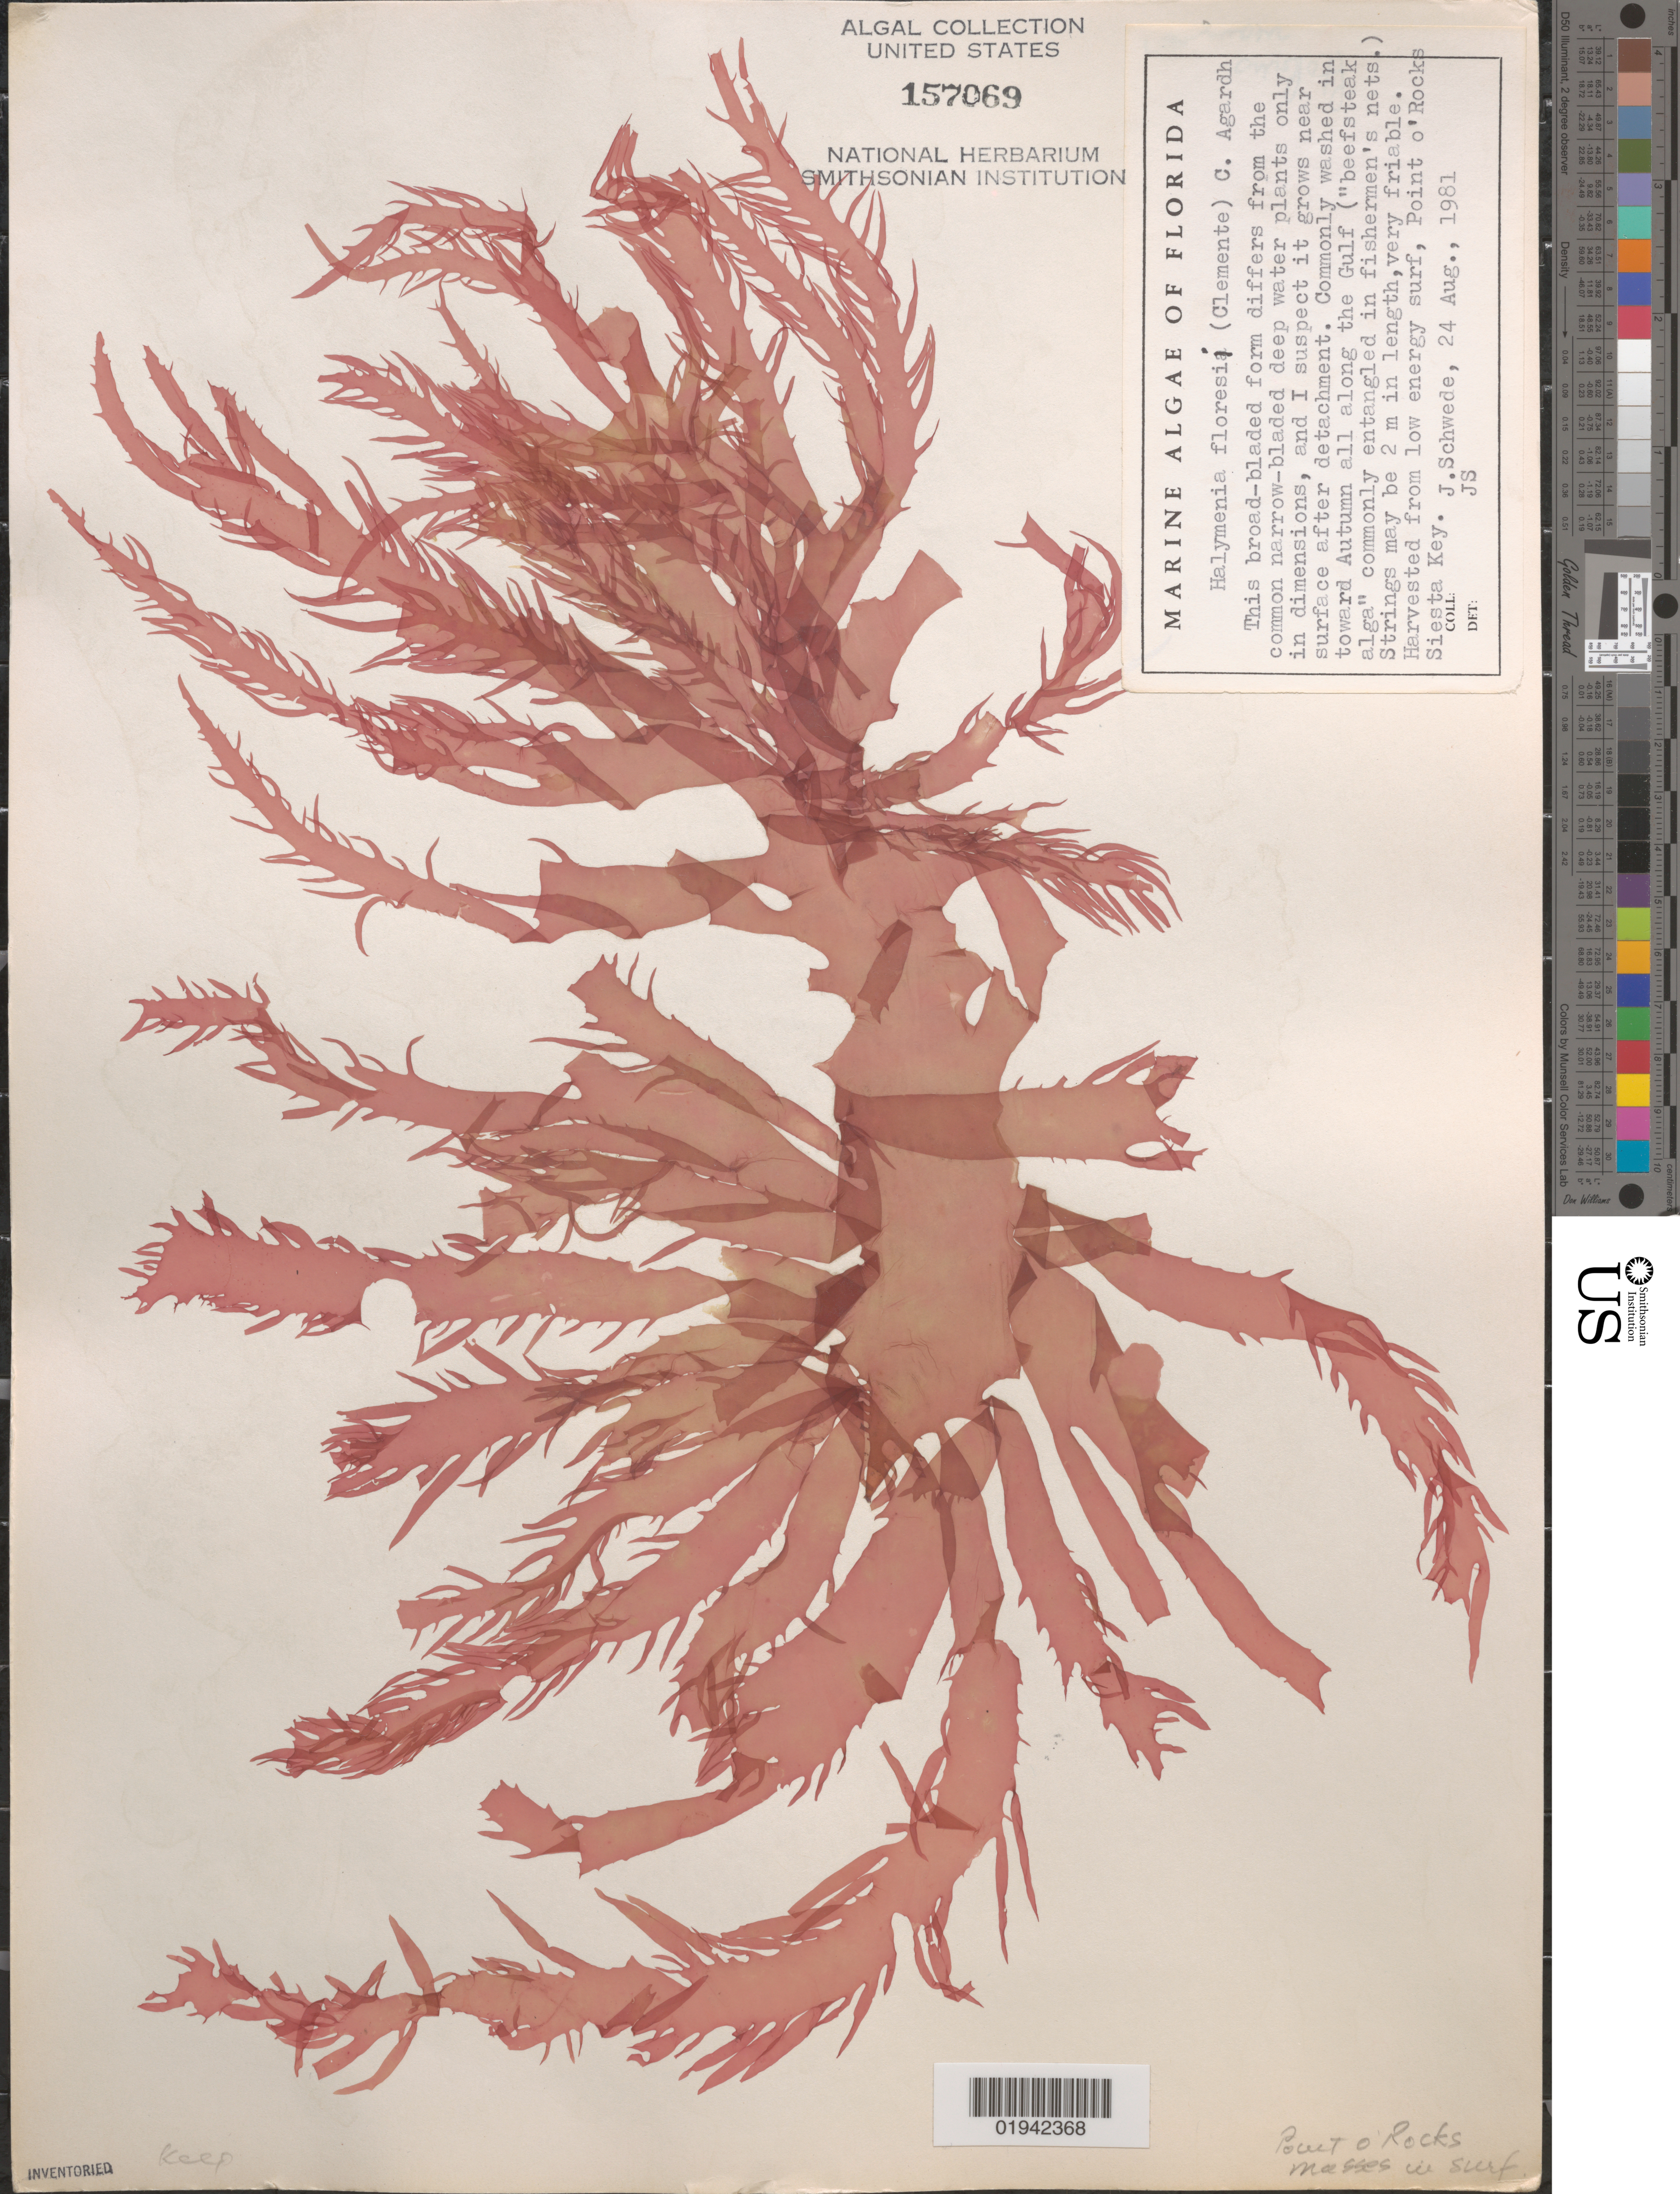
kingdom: Plantae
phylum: Rhodophyta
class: Florideophyceae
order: Halymeniales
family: Halymeniaceae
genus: Halymenia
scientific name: Halymenia floresii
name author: (Clemente) C. Agardh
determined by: Schwede, J., (UNITED STATES)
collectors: J. Schwede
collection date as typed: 24 Aug 1981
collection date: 1981-08-24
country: United States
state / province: Florida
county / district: Sarasota County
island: Siesta Key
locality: Point of Rocks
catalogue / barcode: US 157069